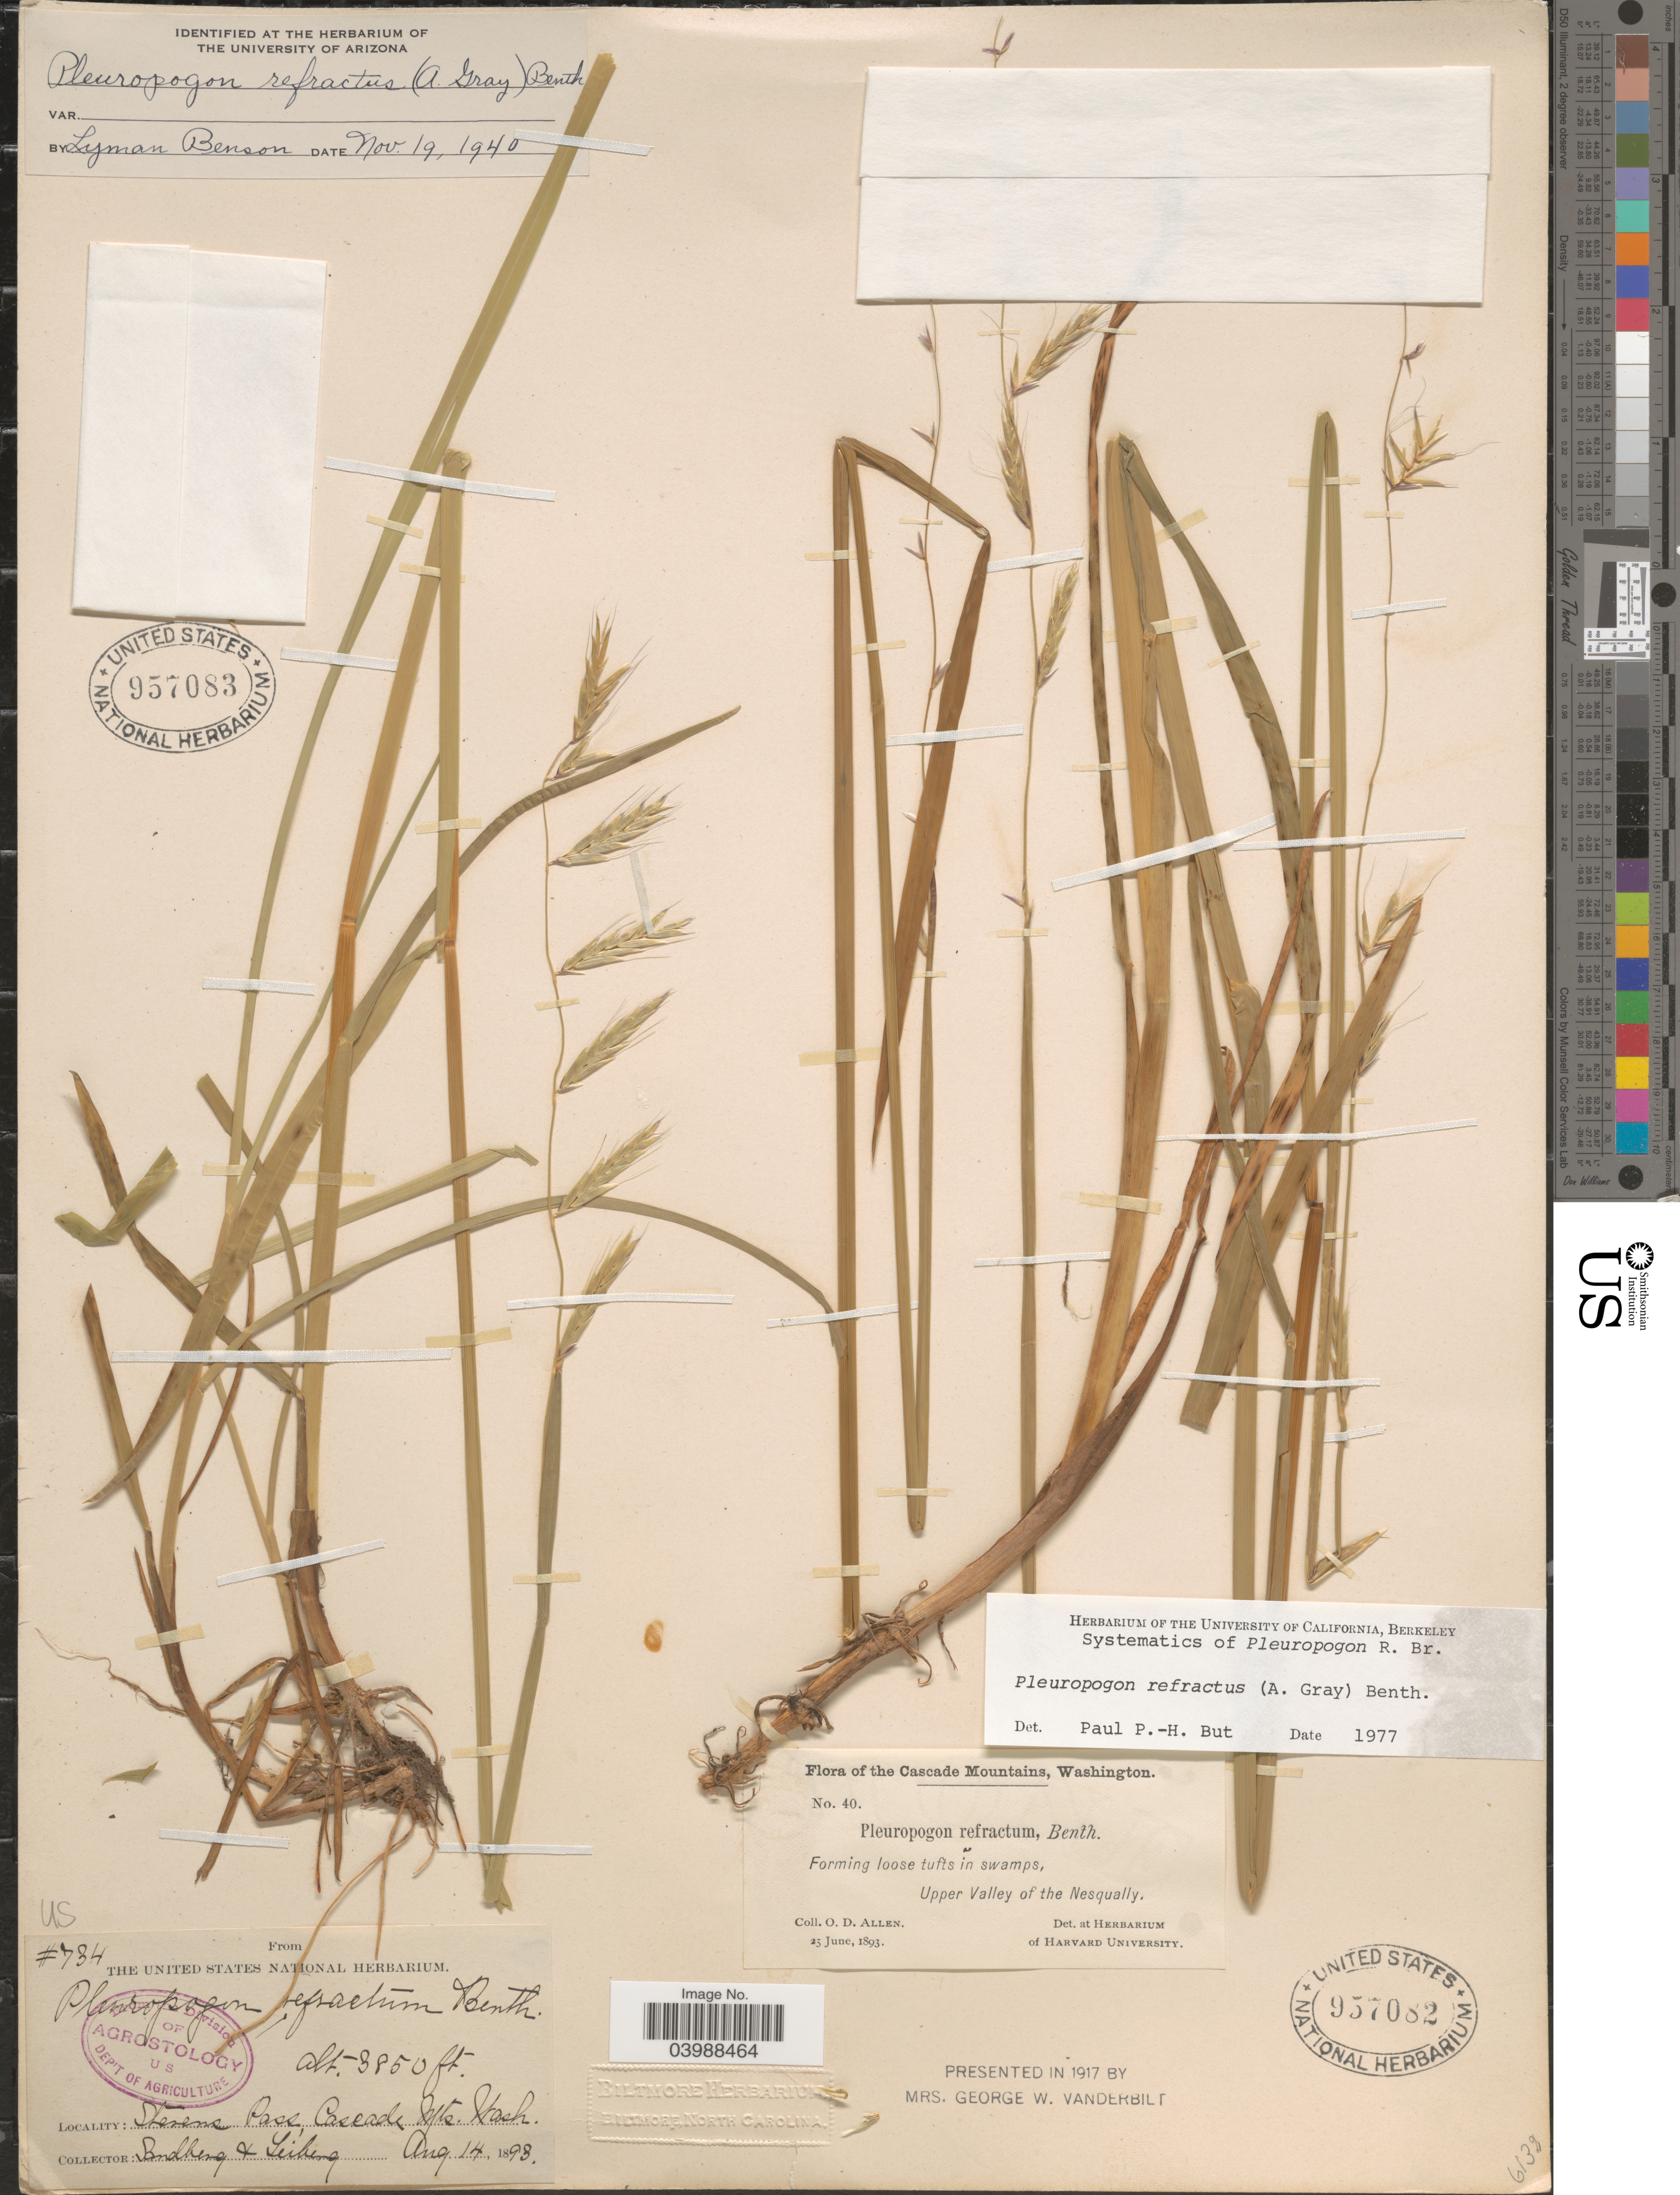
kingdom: Plantae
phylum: Tracheophyta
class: Liliopsida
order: Poales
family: Poaceae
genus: Pleuropogon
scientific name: Pleuropogon refractus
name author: (A. Gray) Benth.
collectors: Sandberg & -. Leiberg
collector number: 734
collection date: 1893-08-14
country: United States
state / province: Washington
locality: Stevens Pass, Cascade Mts.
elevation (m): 1173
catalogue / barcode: US 957083